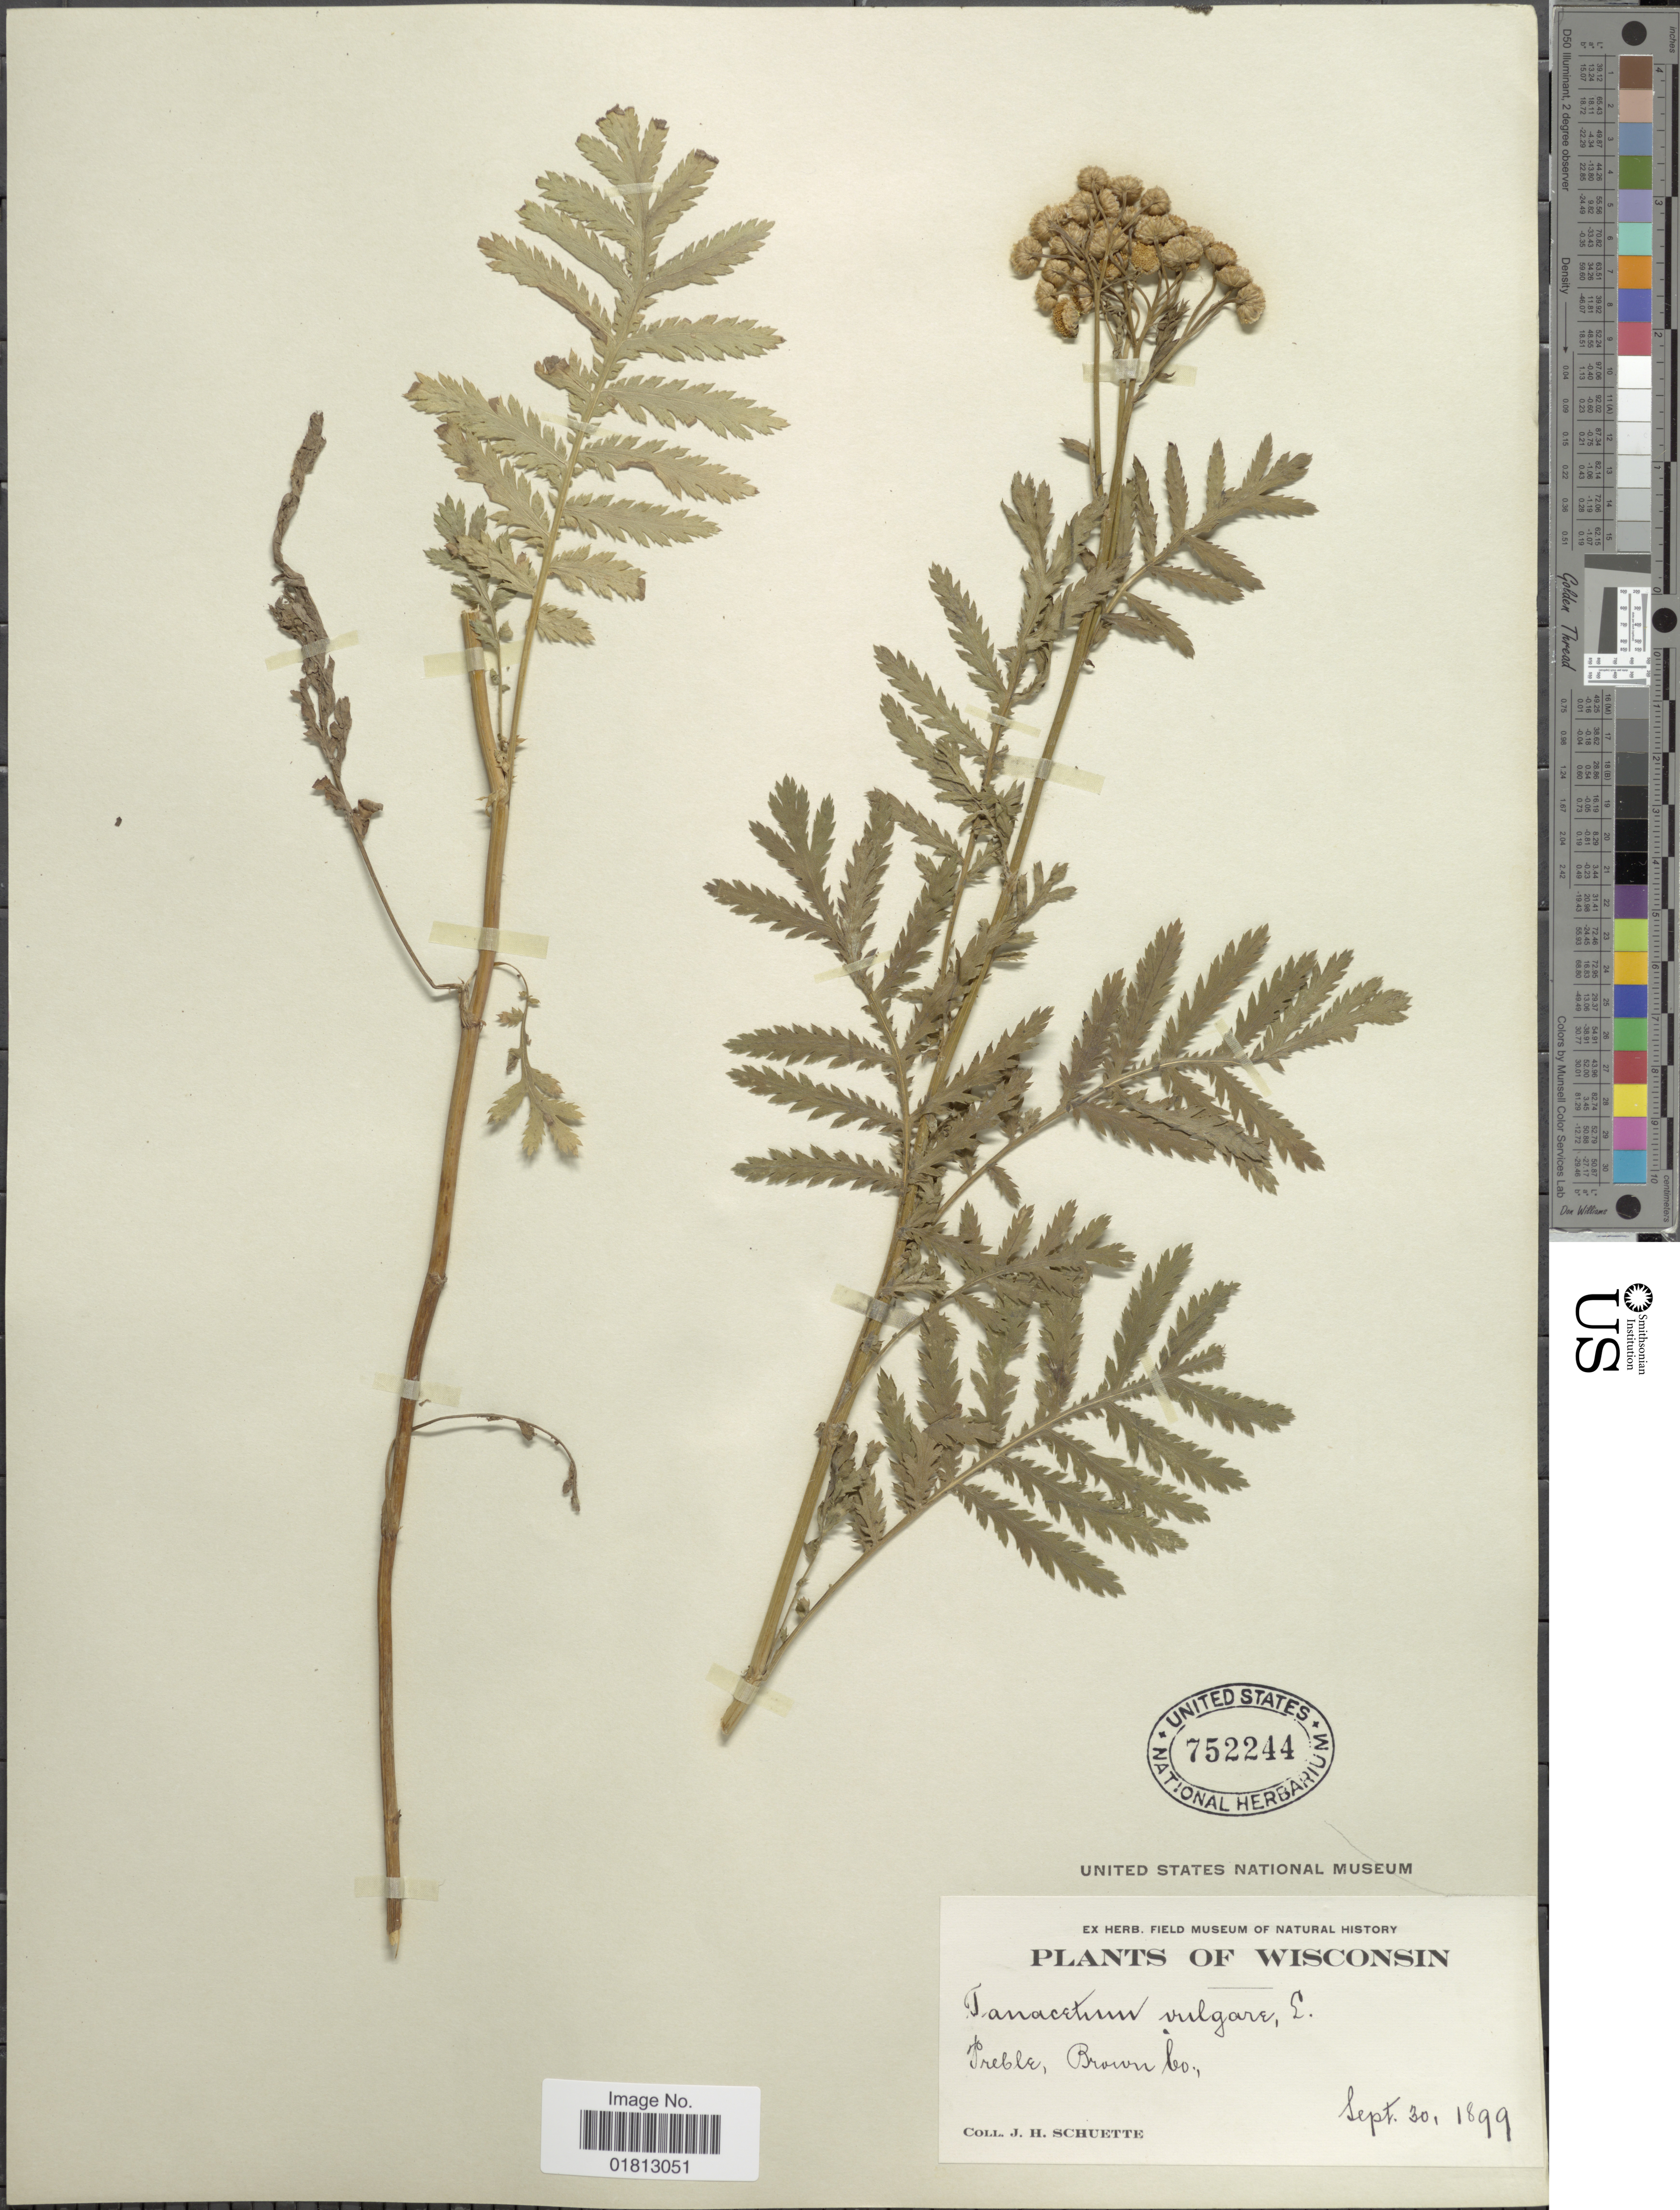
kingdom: Plantae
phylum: Tracheophyta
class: Magnoliopsida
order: Asterales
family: Asteraceae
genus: Tanacetum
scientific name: Tanacetum vulgare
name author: L.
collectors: J. H. Schuette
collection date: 1899-09-30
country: United States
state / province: Wisconsin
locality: Preble, Brown Co.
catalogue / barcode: US 752244